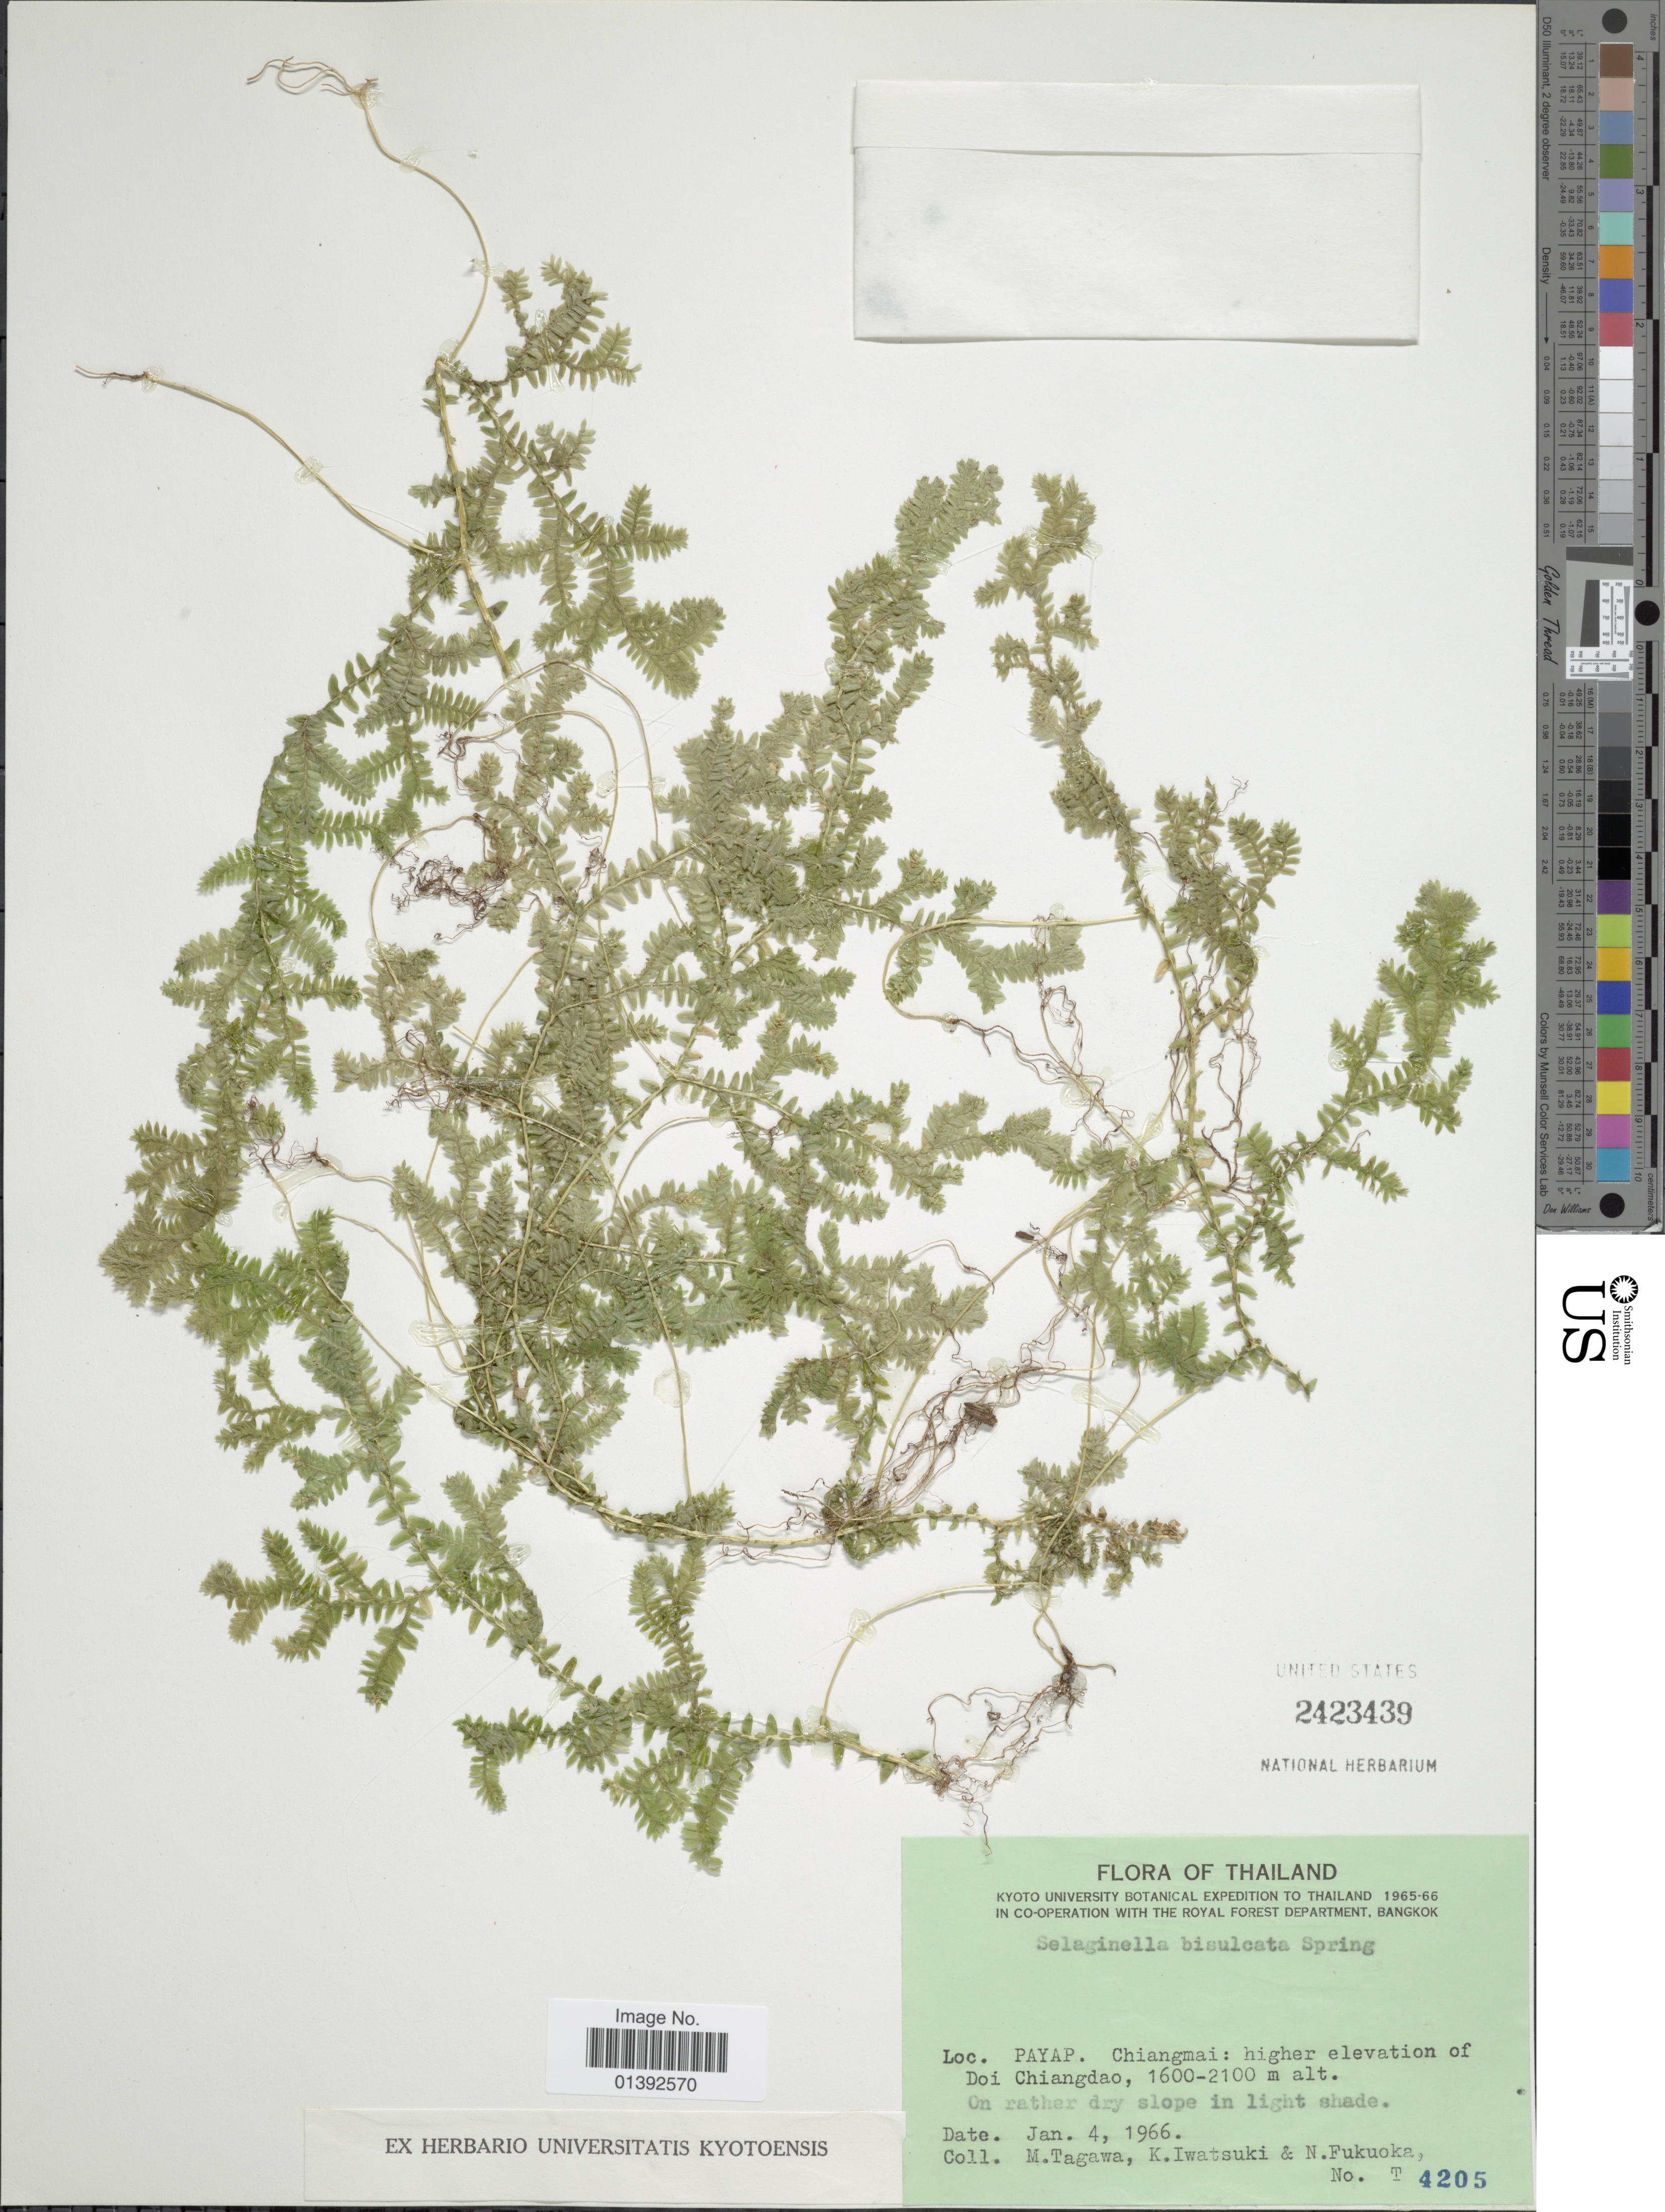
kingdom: Plantae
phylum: Tracheophyta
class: Lycopodiopsida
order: Selaginellales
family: Selaginellaceae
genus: Selaginella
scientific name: Selaginella bisulcata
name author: Spring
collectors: M. Tagawa, K. Iwatsuki & N. Fukuoka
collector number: T 4205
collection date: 1966-01-04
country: Thailand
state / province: Chiang Mai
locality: Payap, higher elevation of Doi Chiangdao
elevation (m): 1600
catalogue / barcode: US 2423439